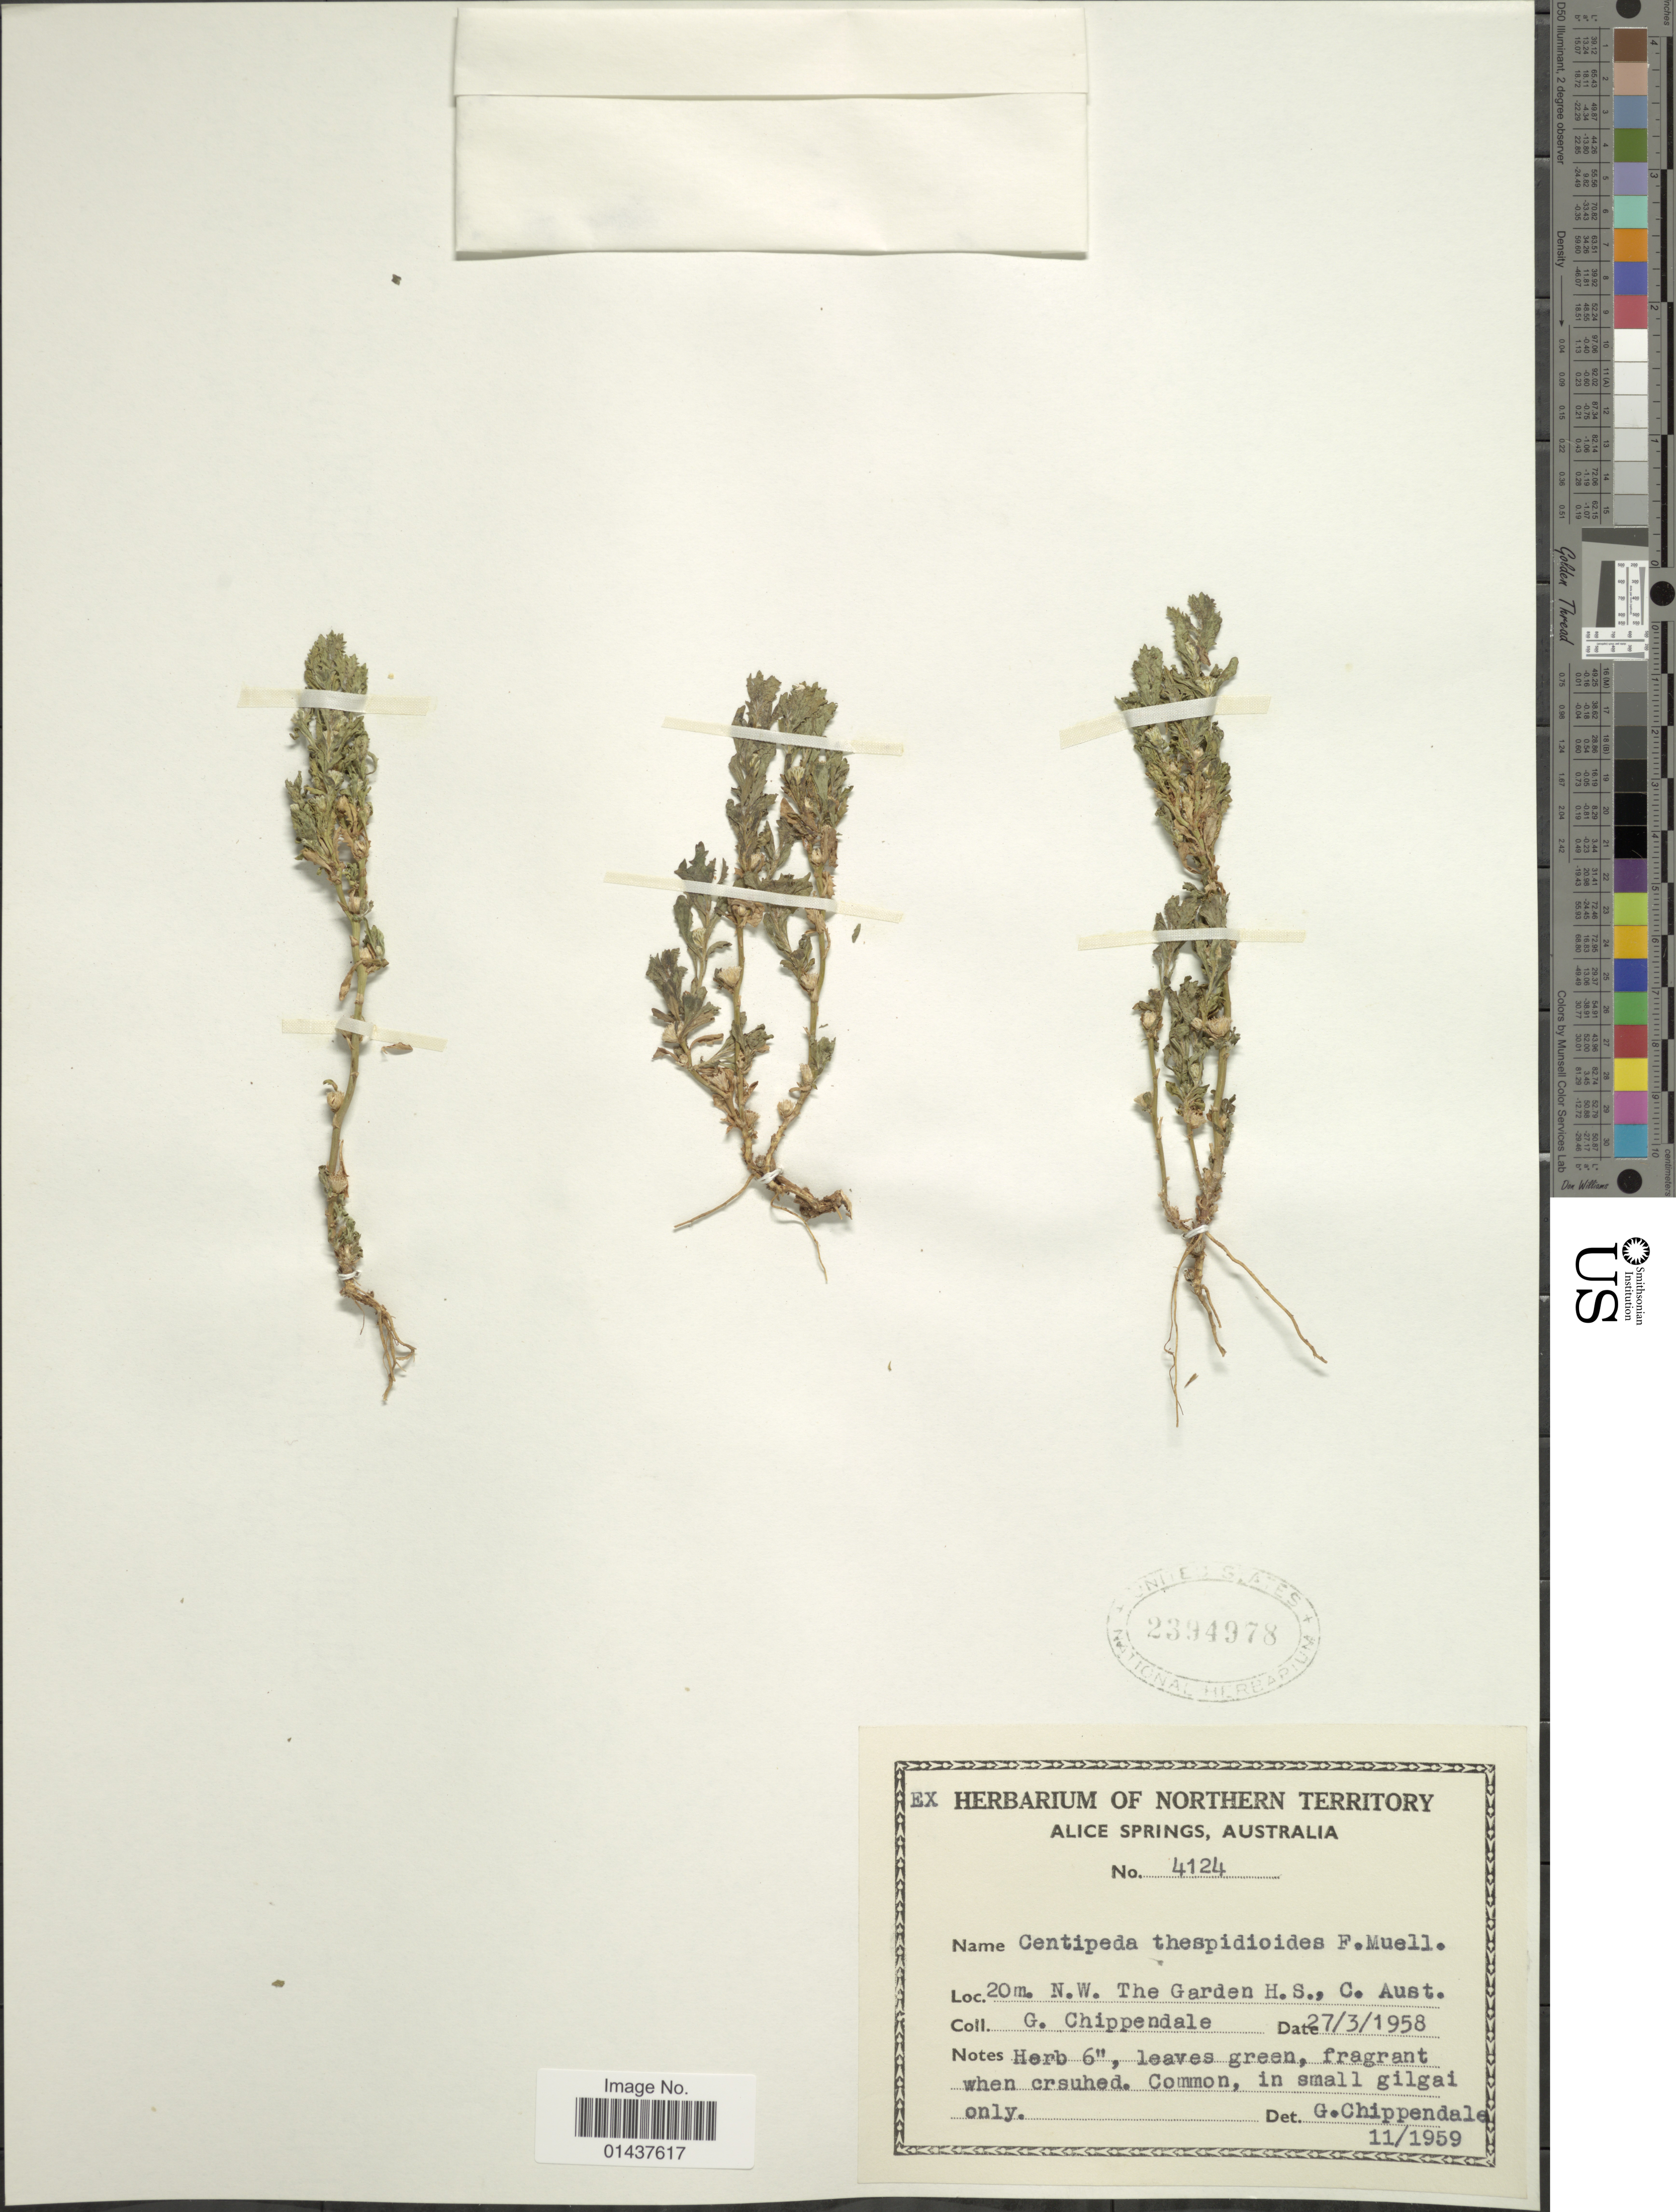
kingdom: Plantae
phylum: Tracheophyta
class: Magnoliopsida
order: Asterales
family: Asteraceae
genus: Centipeda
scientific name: Centipeda thespidioides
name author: F. Muell.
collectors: G. Chippendale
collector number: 4124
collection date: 1958-03-27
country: Australia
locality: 20m. N.W. The Garden H.S., C. Aust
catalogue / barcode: US 2394978